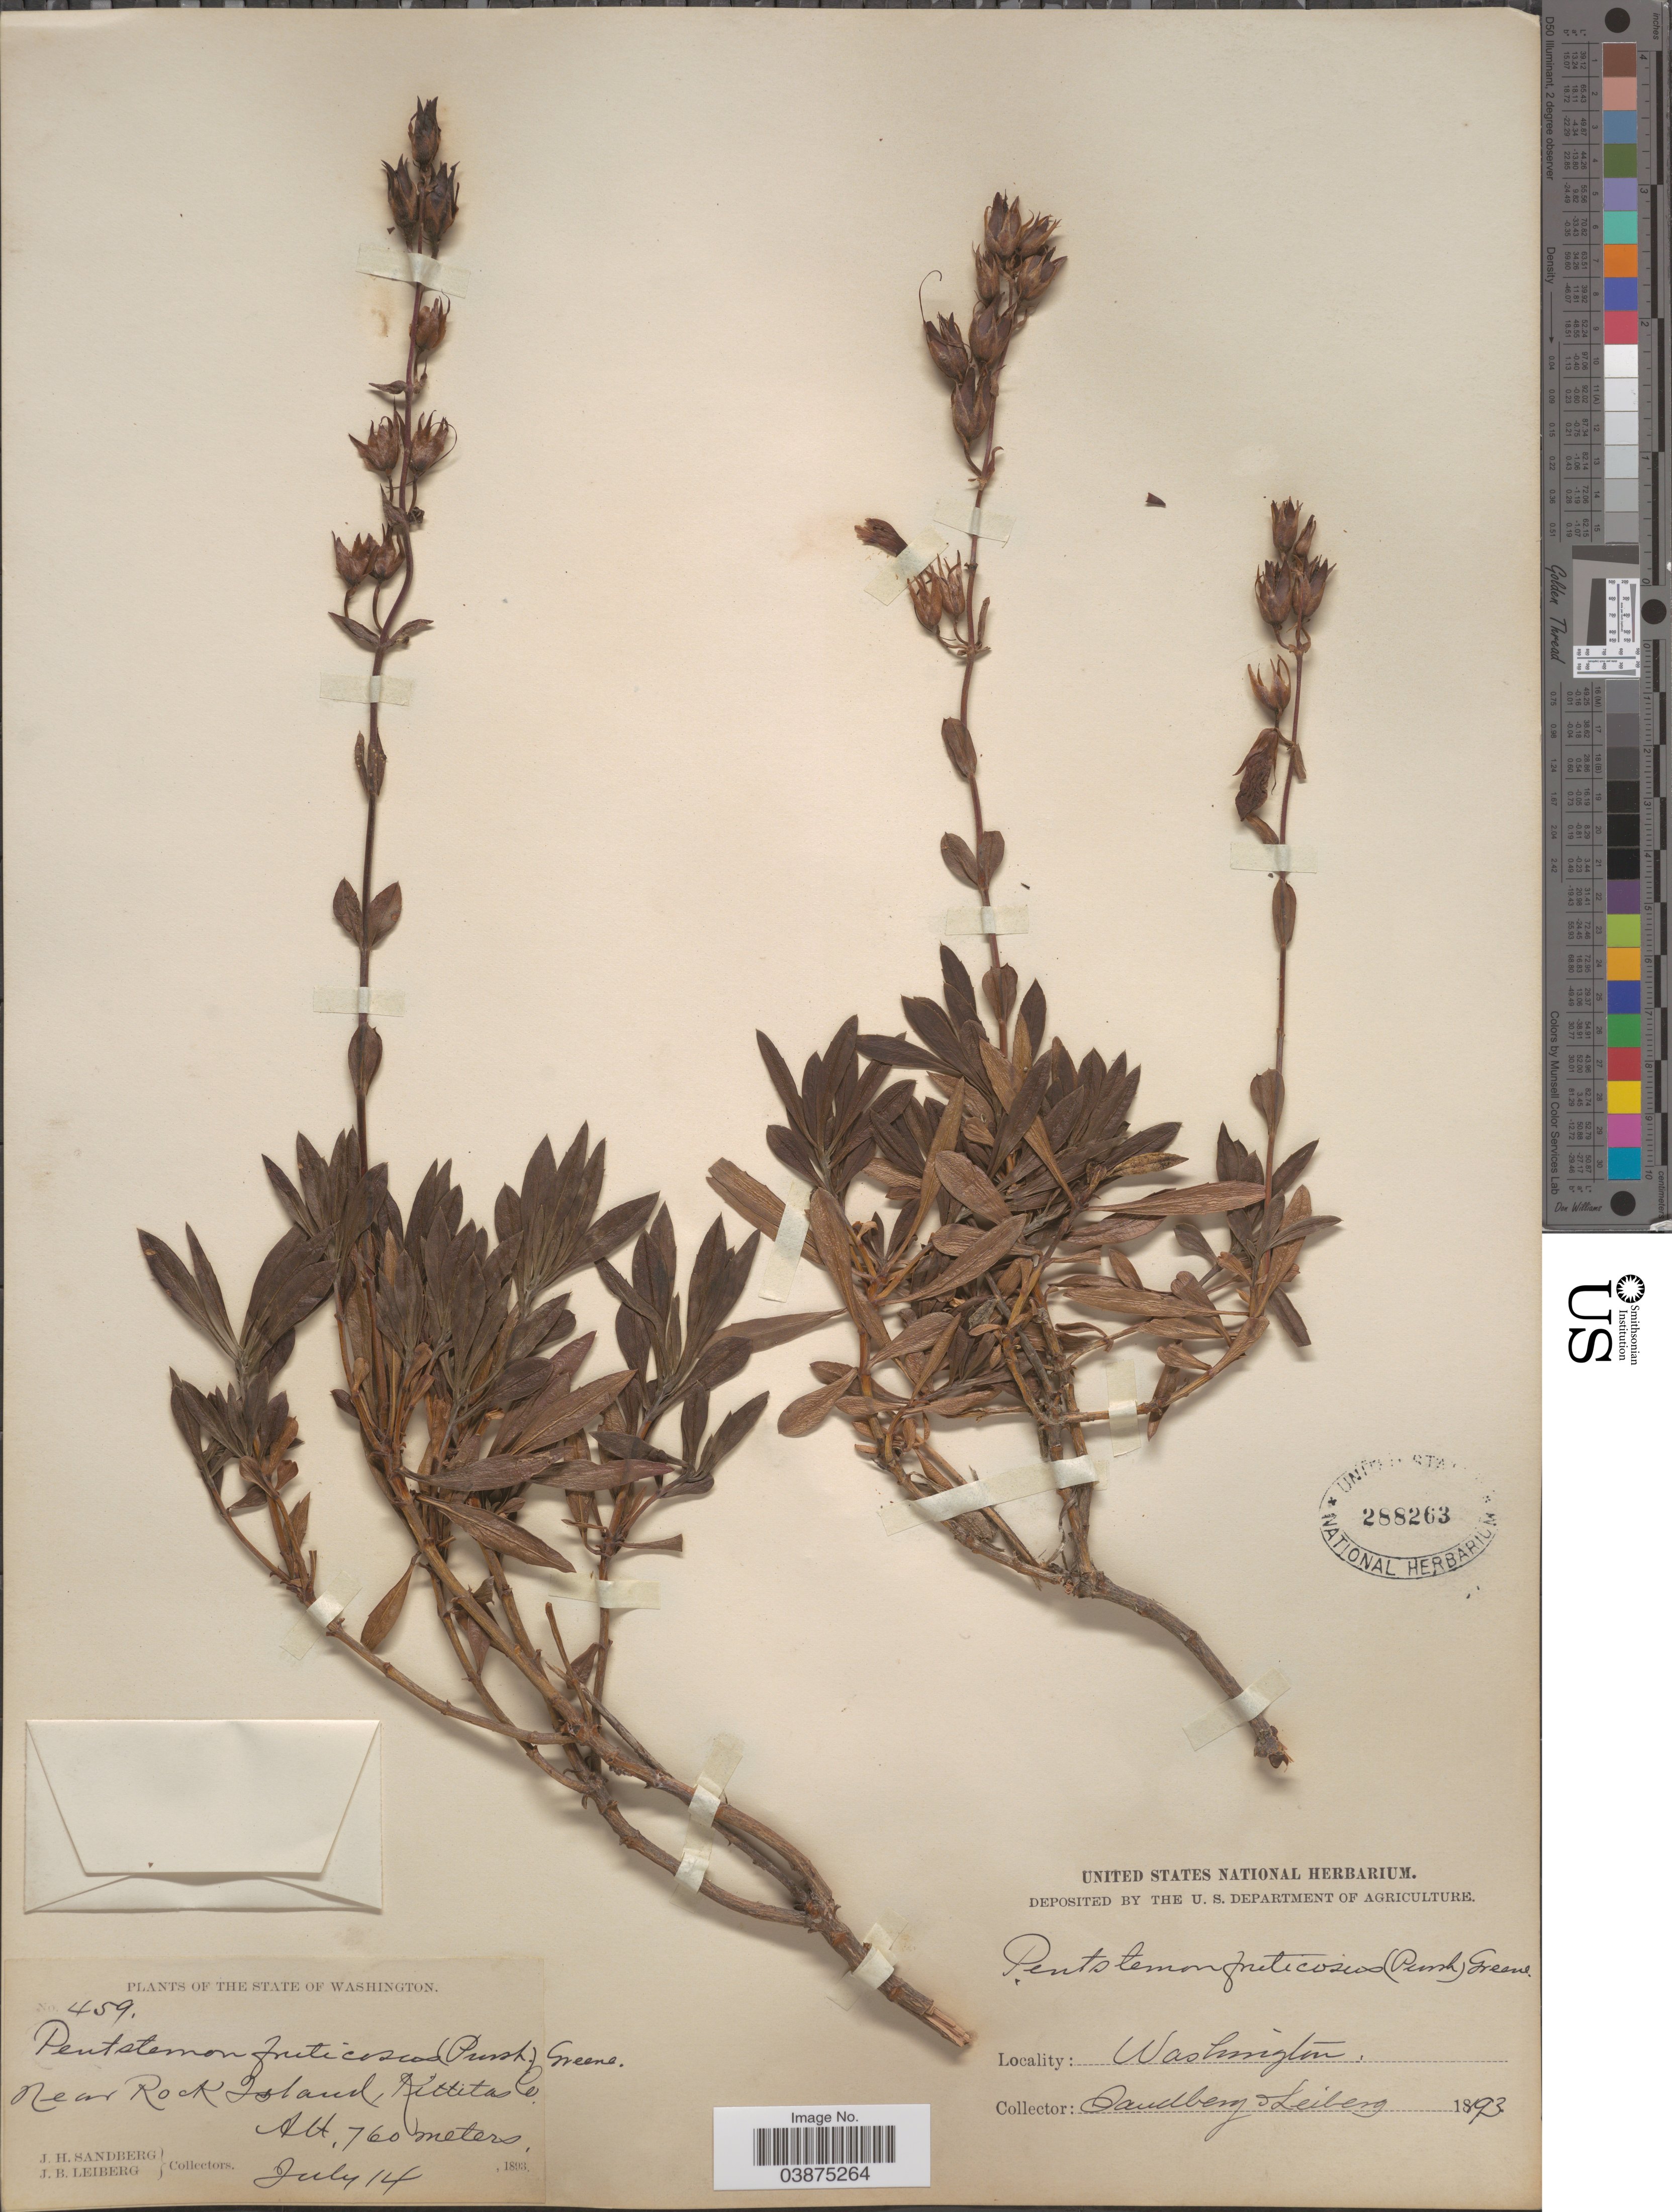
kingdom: Plantae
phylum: Tracheophyta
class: Magnoliopsida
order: Lamiales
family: Plantaginaceae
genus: Penstemon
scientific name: Penstemon fruticosus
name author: (Pursh) Greene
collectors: J. H. Sandberg & J. B. Leiberg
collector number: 459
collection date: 1893-07-14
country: United States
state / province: Washington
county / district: Kittitas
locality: Near Rock Island, Kittitas Co.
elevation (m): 760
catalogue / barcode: US 288263